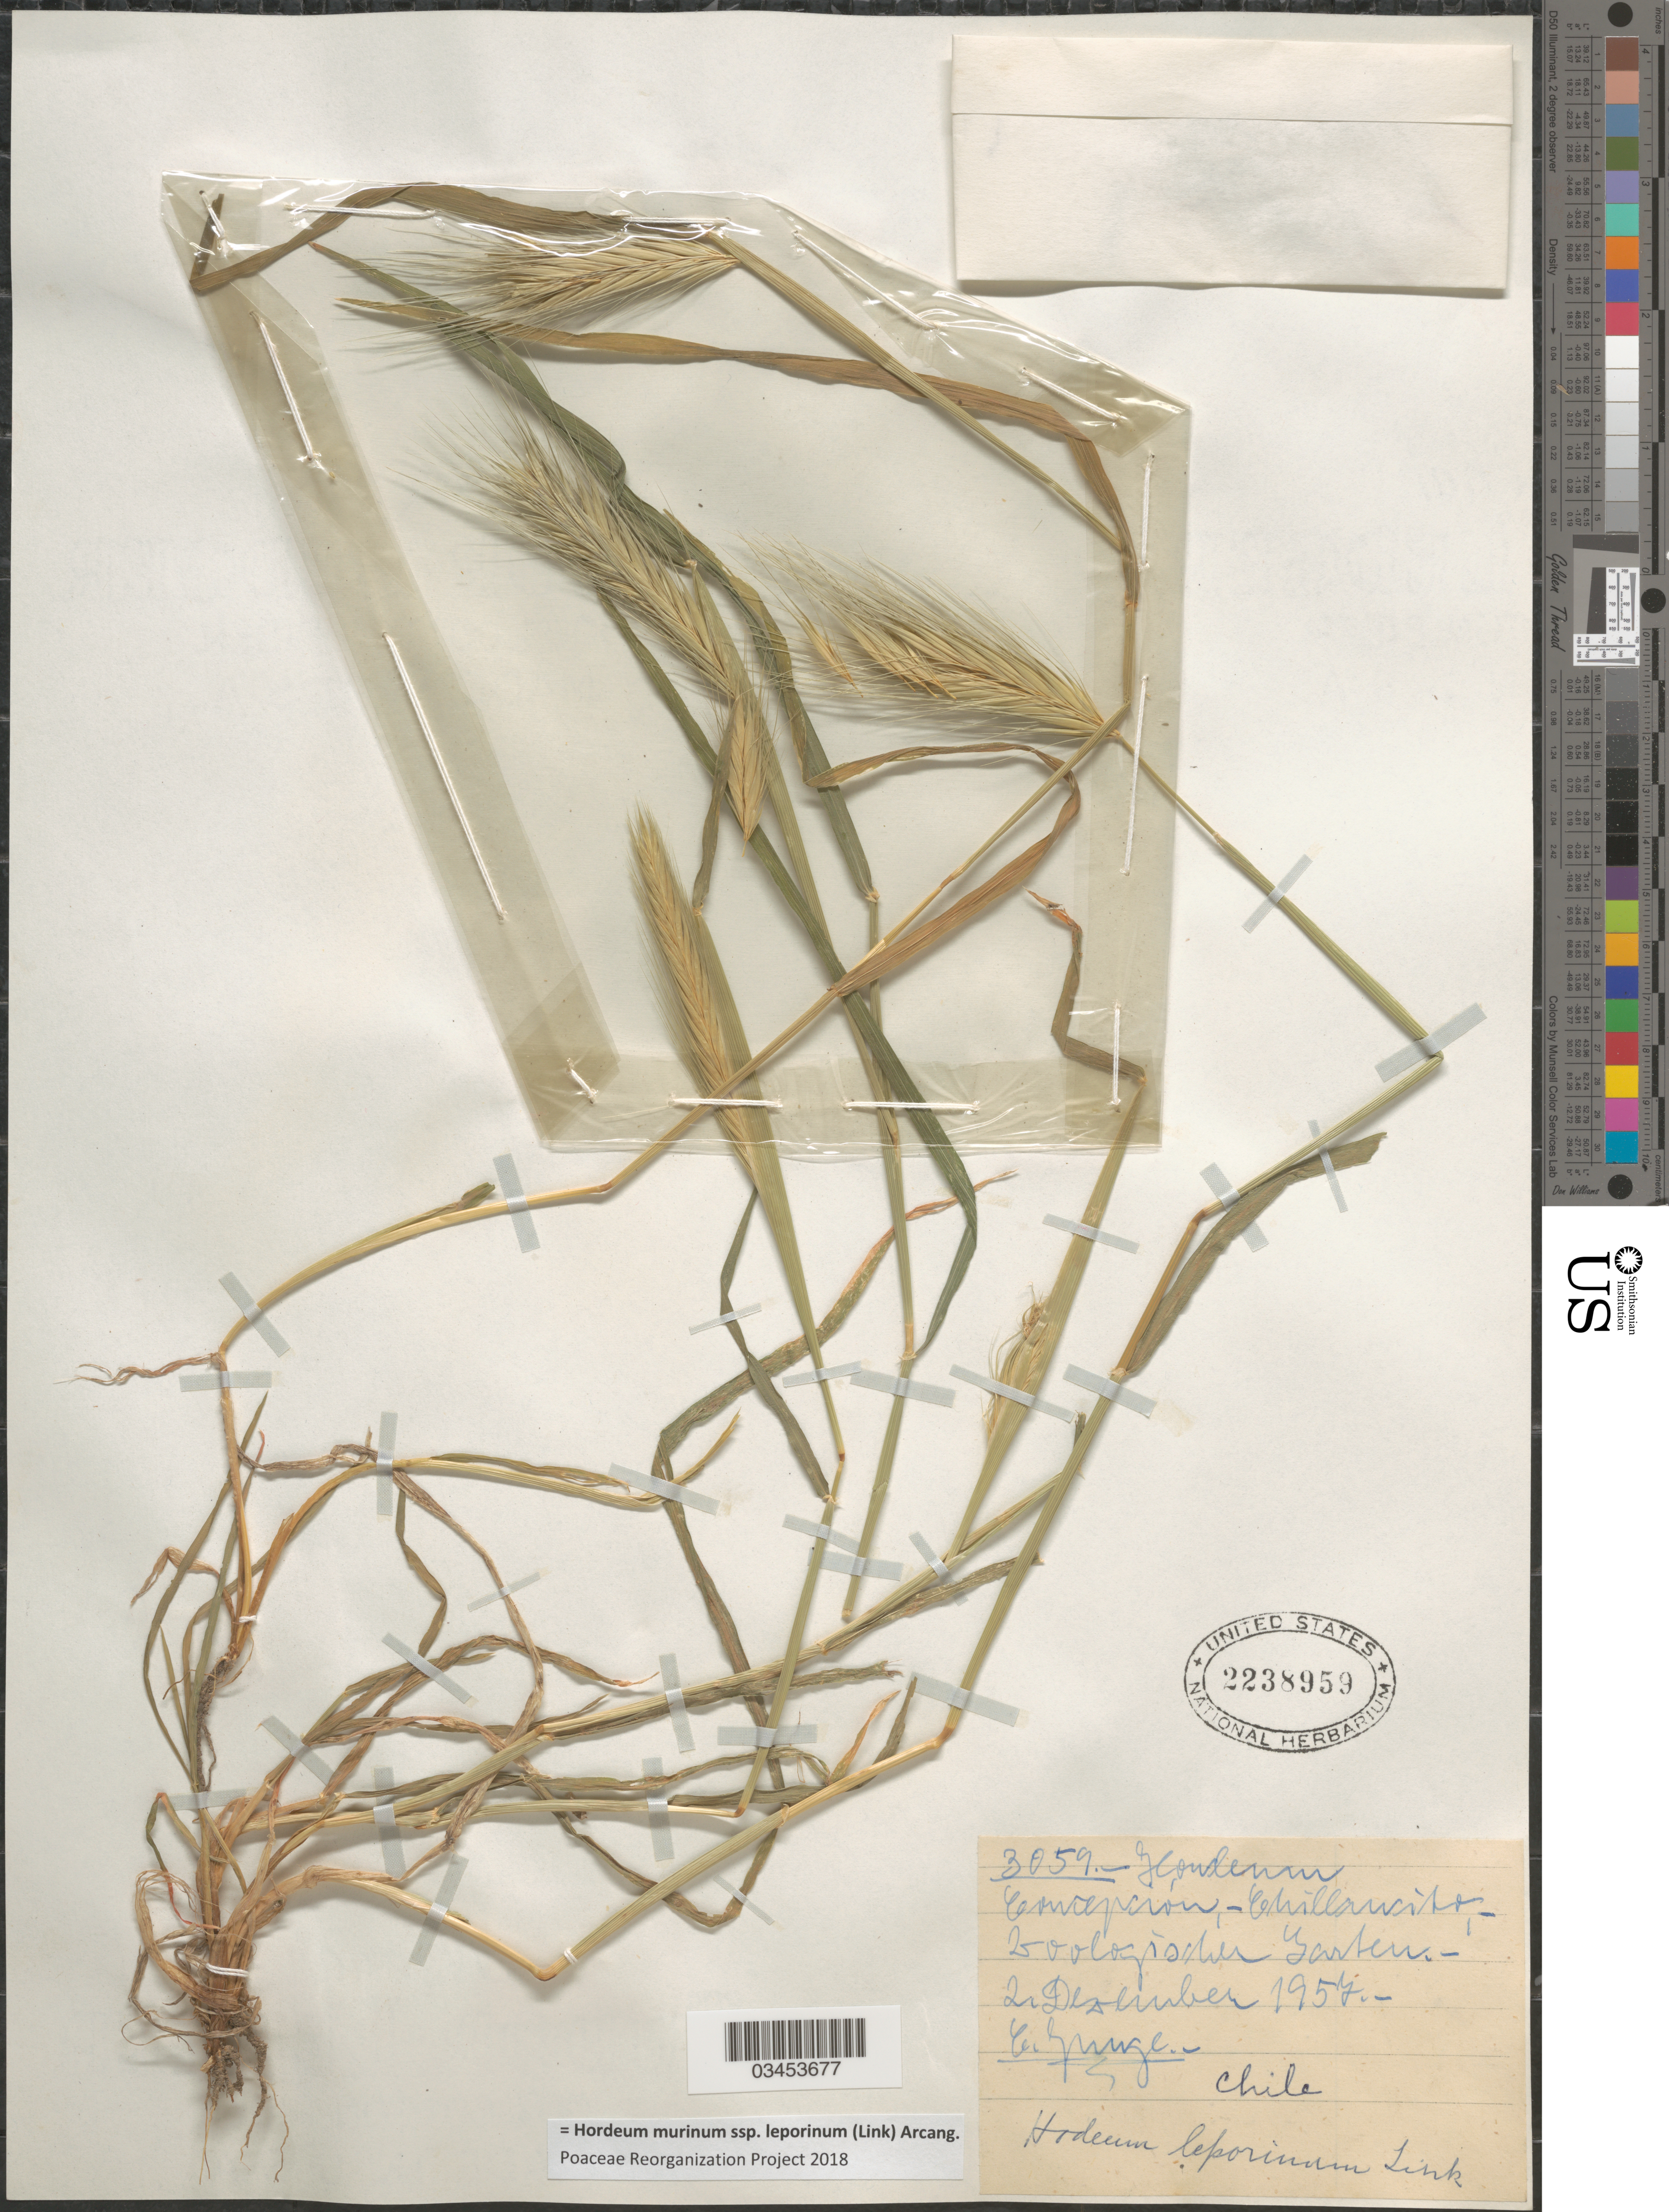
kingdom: Plantae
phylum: Tracheophyta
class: Liliopsida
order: Poales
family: Poaceae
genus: Hordeum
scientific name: Hordeum murinum subsp. leporinum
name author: (Link) Arcang.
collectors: E. Junge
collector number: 3059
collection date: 1957-12-02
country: Chile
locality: Concepción,-Chillancito,-Zoologischer Garten.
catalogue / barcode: US 2238959